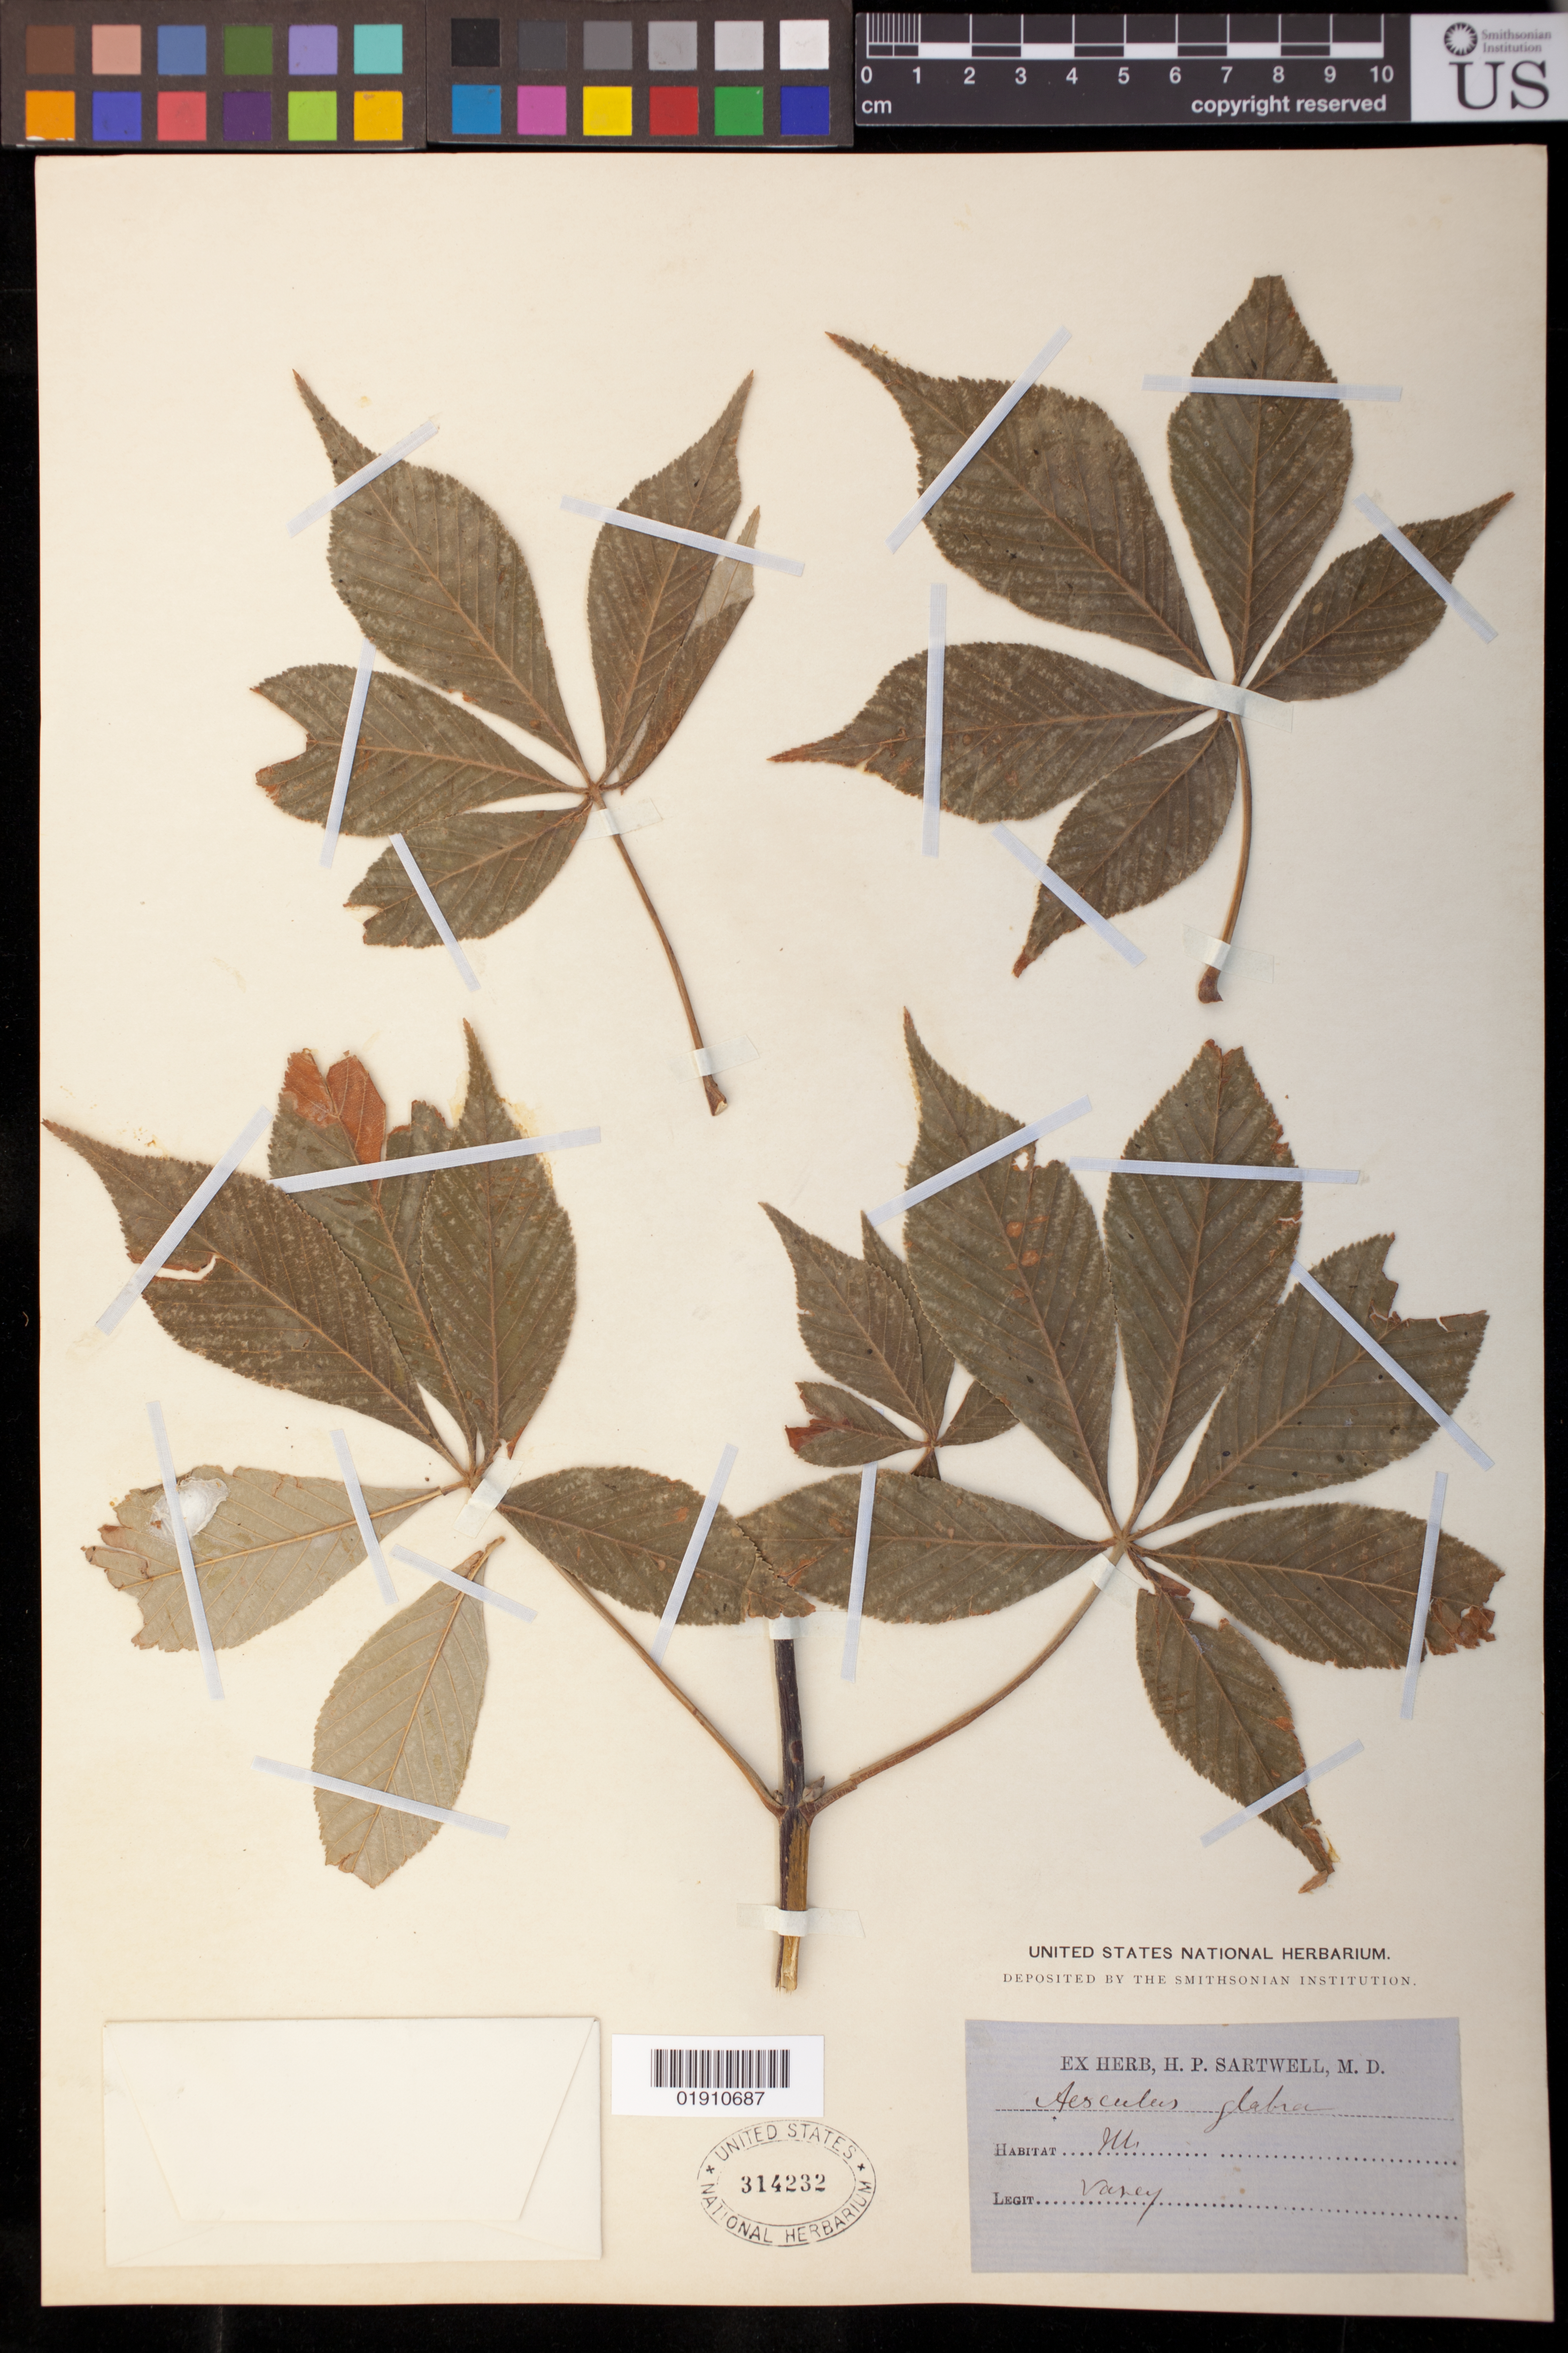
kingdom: Plantae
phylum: Tracheophyta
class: Magnoliopsida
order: Sapindales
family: Sapindaceae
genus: Aesculus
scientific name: Aesculus glabra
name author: Willd.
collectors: H. P. Sartwell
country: United States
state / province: Illinois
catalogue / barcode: US 314232